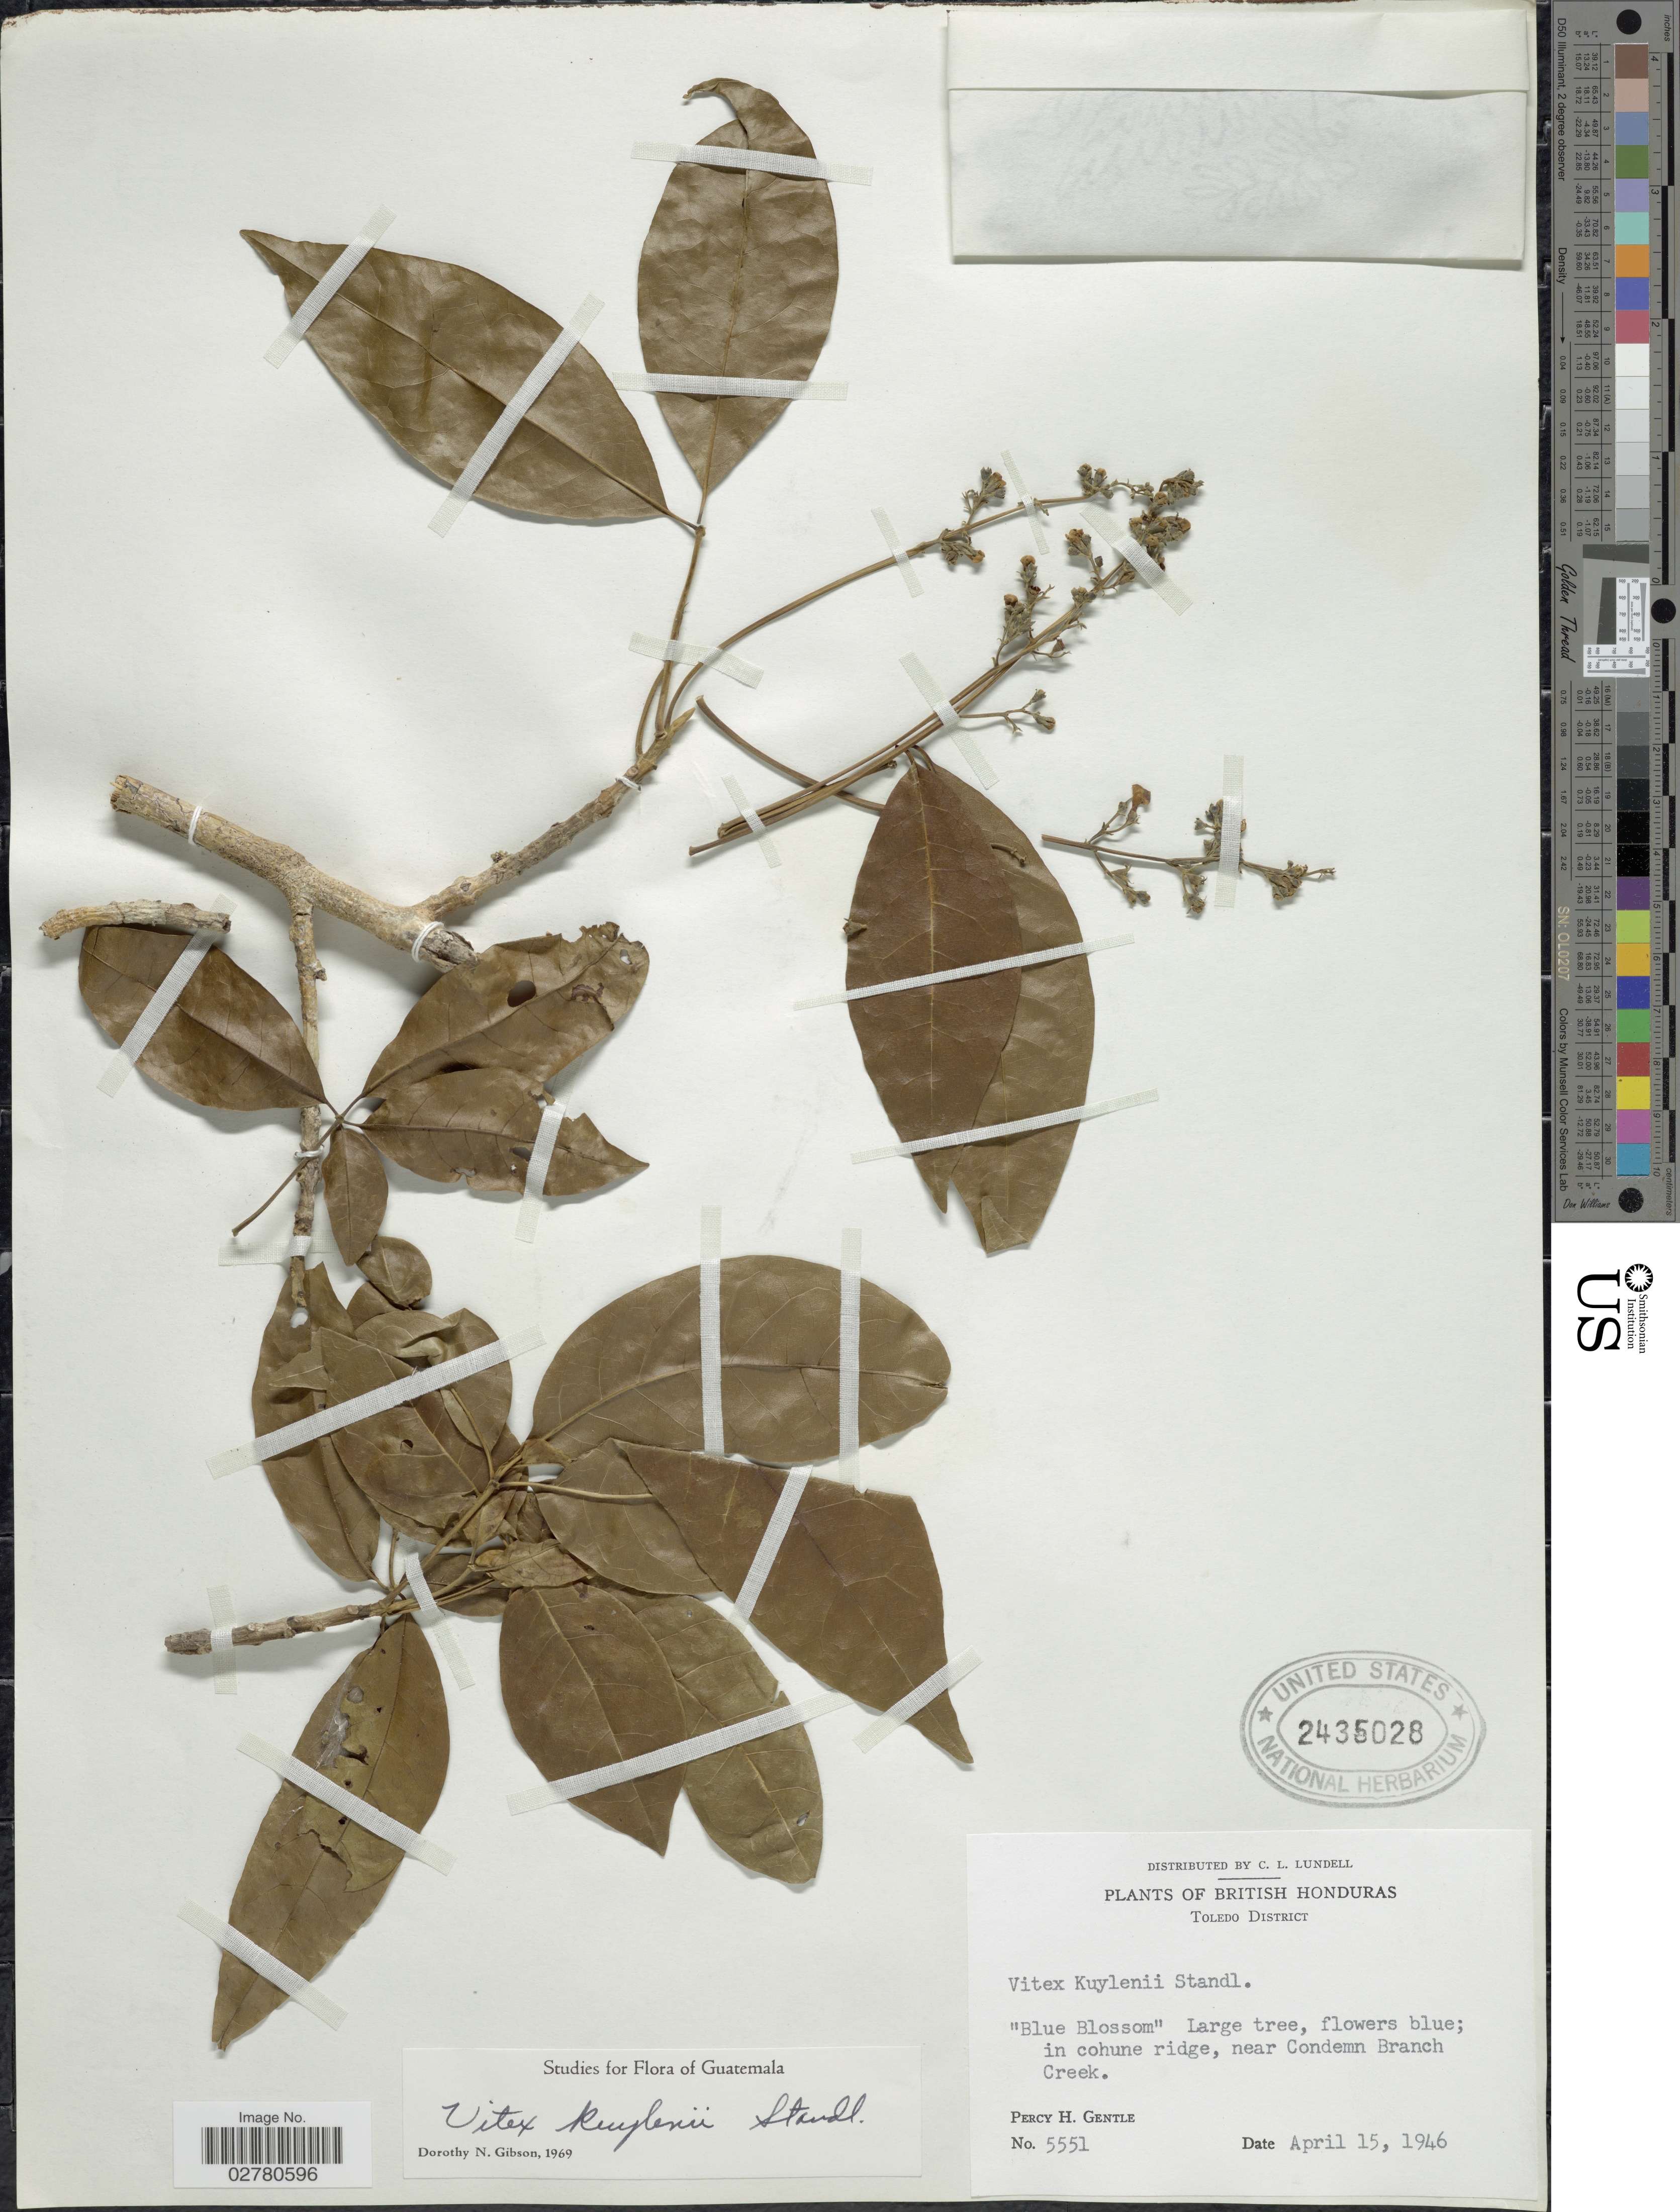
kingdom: Plantae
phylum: Tracheophyta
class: Magnoliopsida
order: Lamiales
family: Lamiaceae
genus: Vitex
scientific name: Vitex kuylenii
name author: Standl.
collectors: P. H. Gentle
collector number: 5551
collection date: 1946-04-15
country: Belize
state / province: Toledo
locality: British Honduras. Toledo District. In cohune ridge, near Condemn Branch Creek.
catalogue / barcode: US 2435028